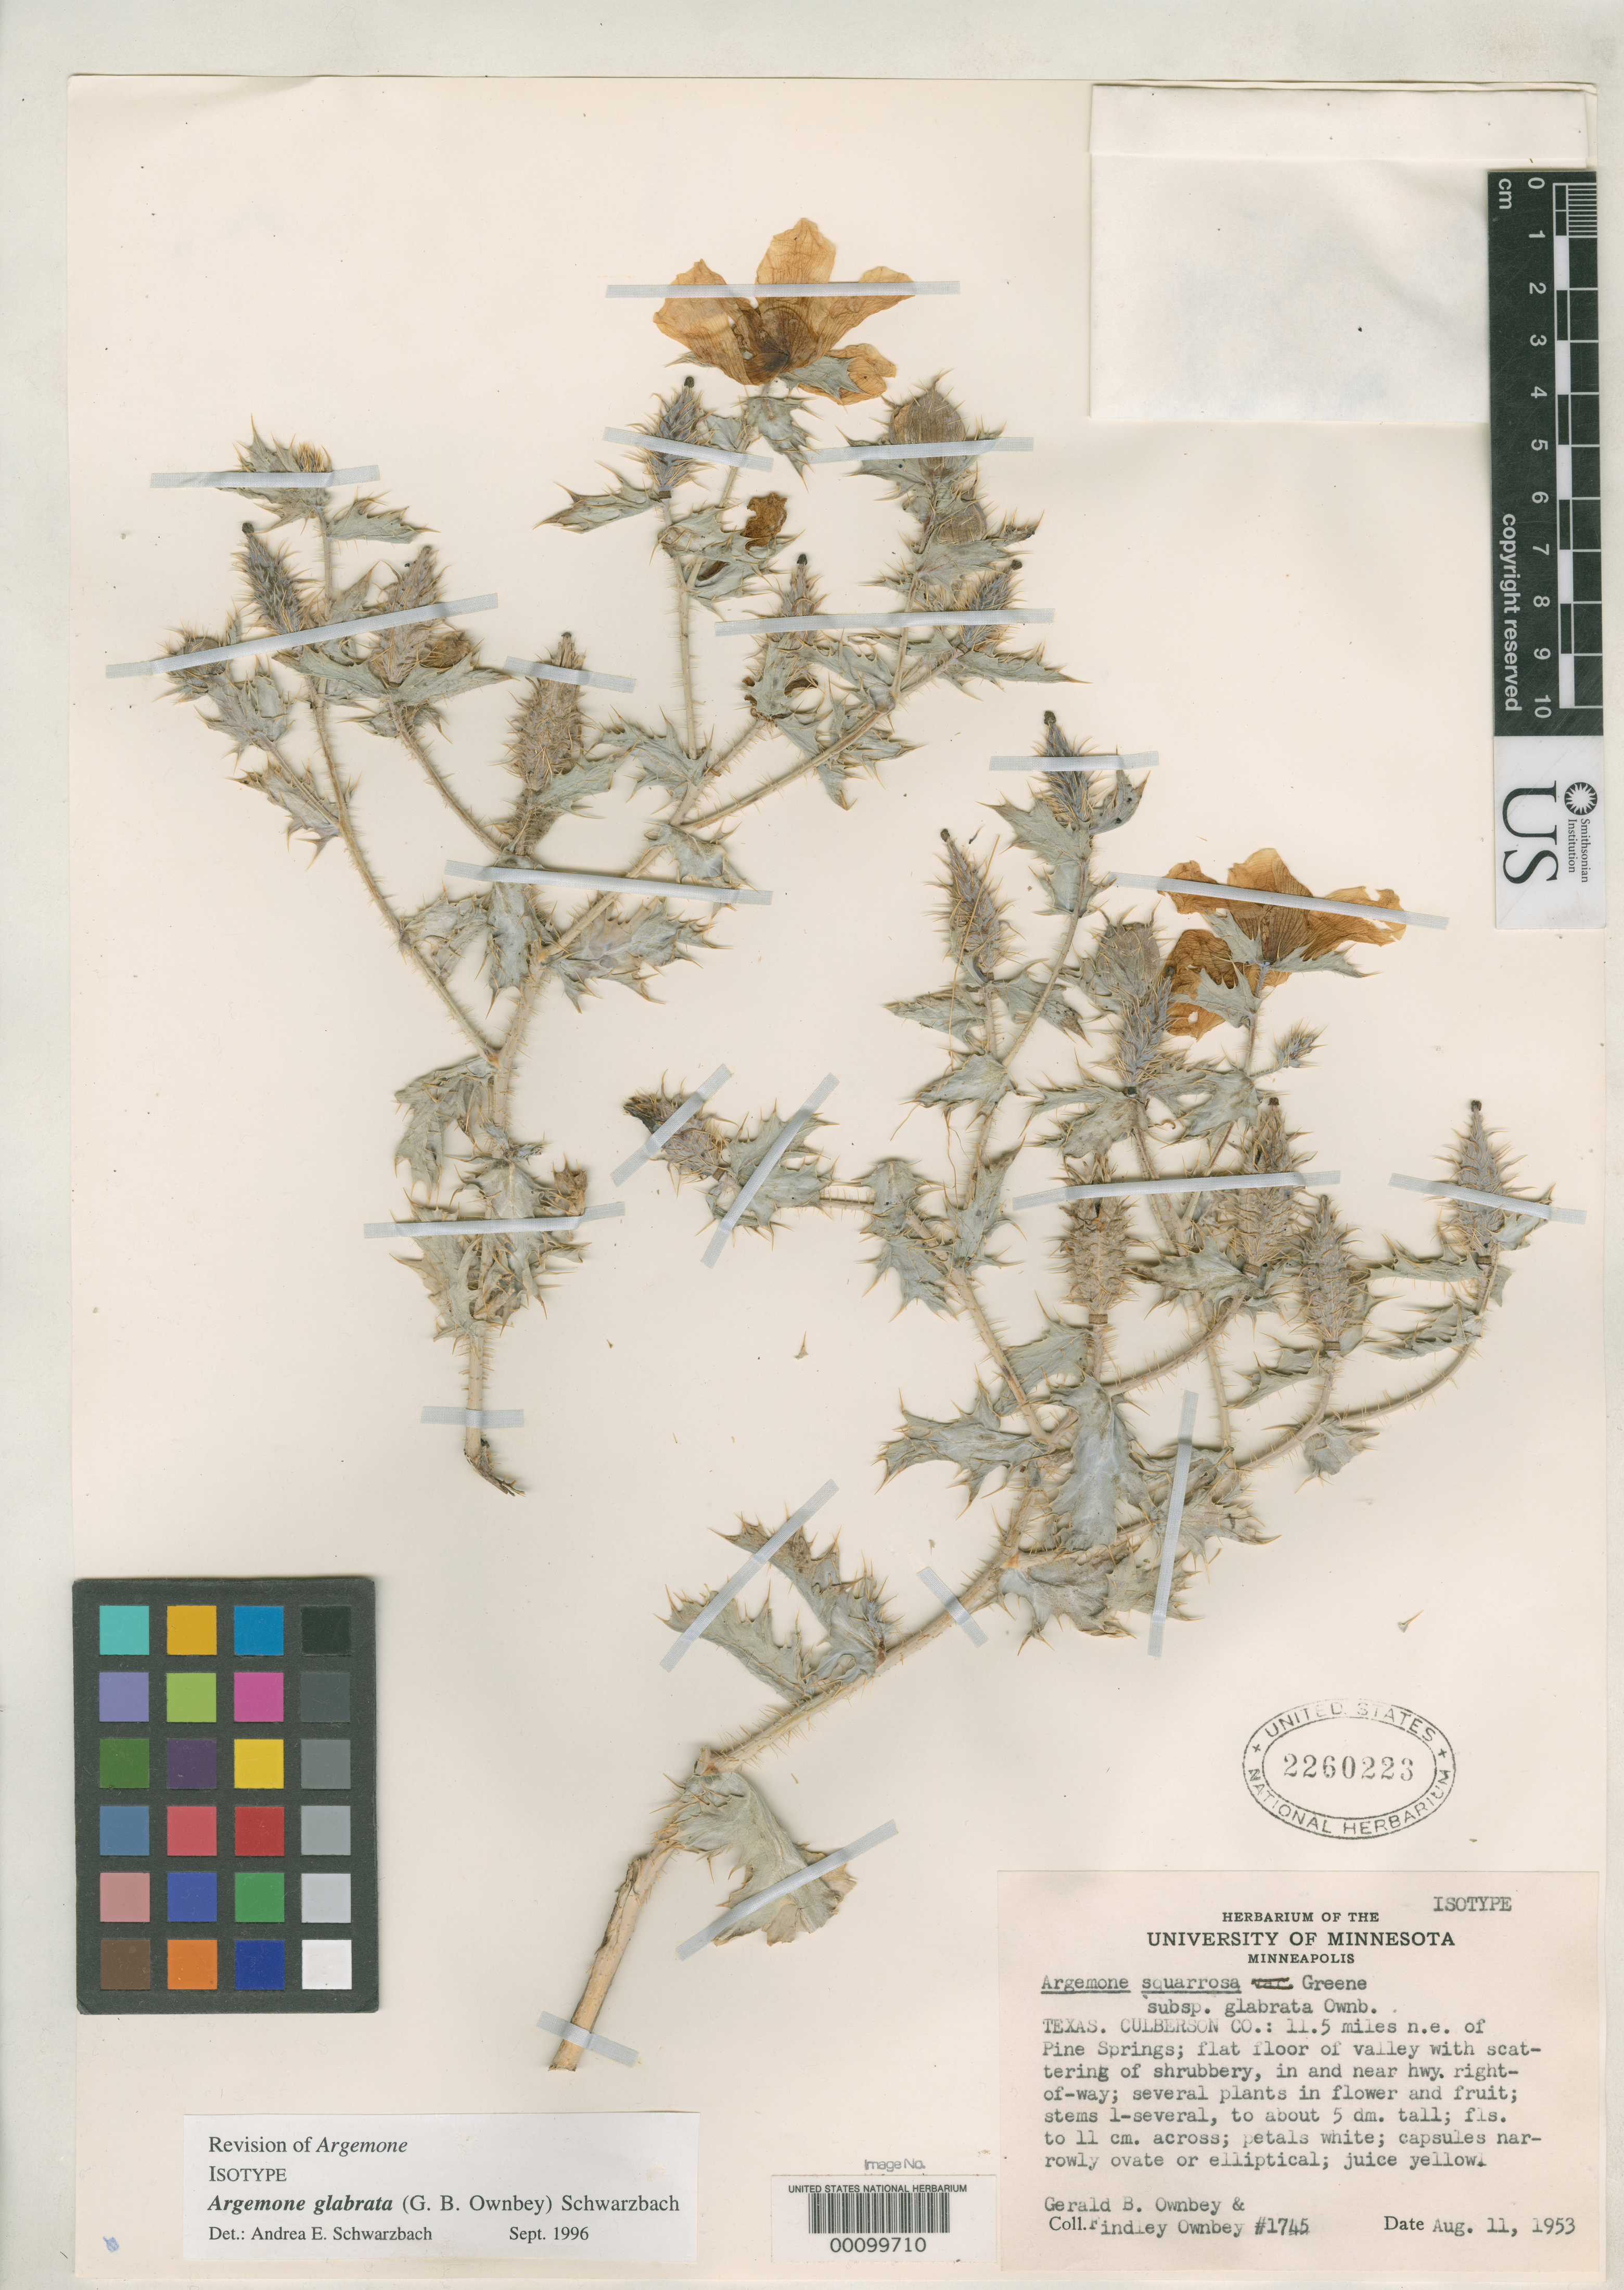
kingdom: Plantae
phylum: Tracheophyta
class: Magnoliopsida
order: Ranunculales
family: Papaveraceae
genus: Argemone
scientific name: Argemone squarrosa subsp. glabrata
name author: G.B. Ownbey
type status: Isotype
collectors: G. B. Ownbey & F. Ownbey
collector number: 1745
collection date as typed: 11 Aug 1953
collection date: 1953-08-11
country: United States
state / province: Texas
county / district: Culberson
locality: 11.5 mi NE of Pine Springs.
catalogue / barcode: US 2260223